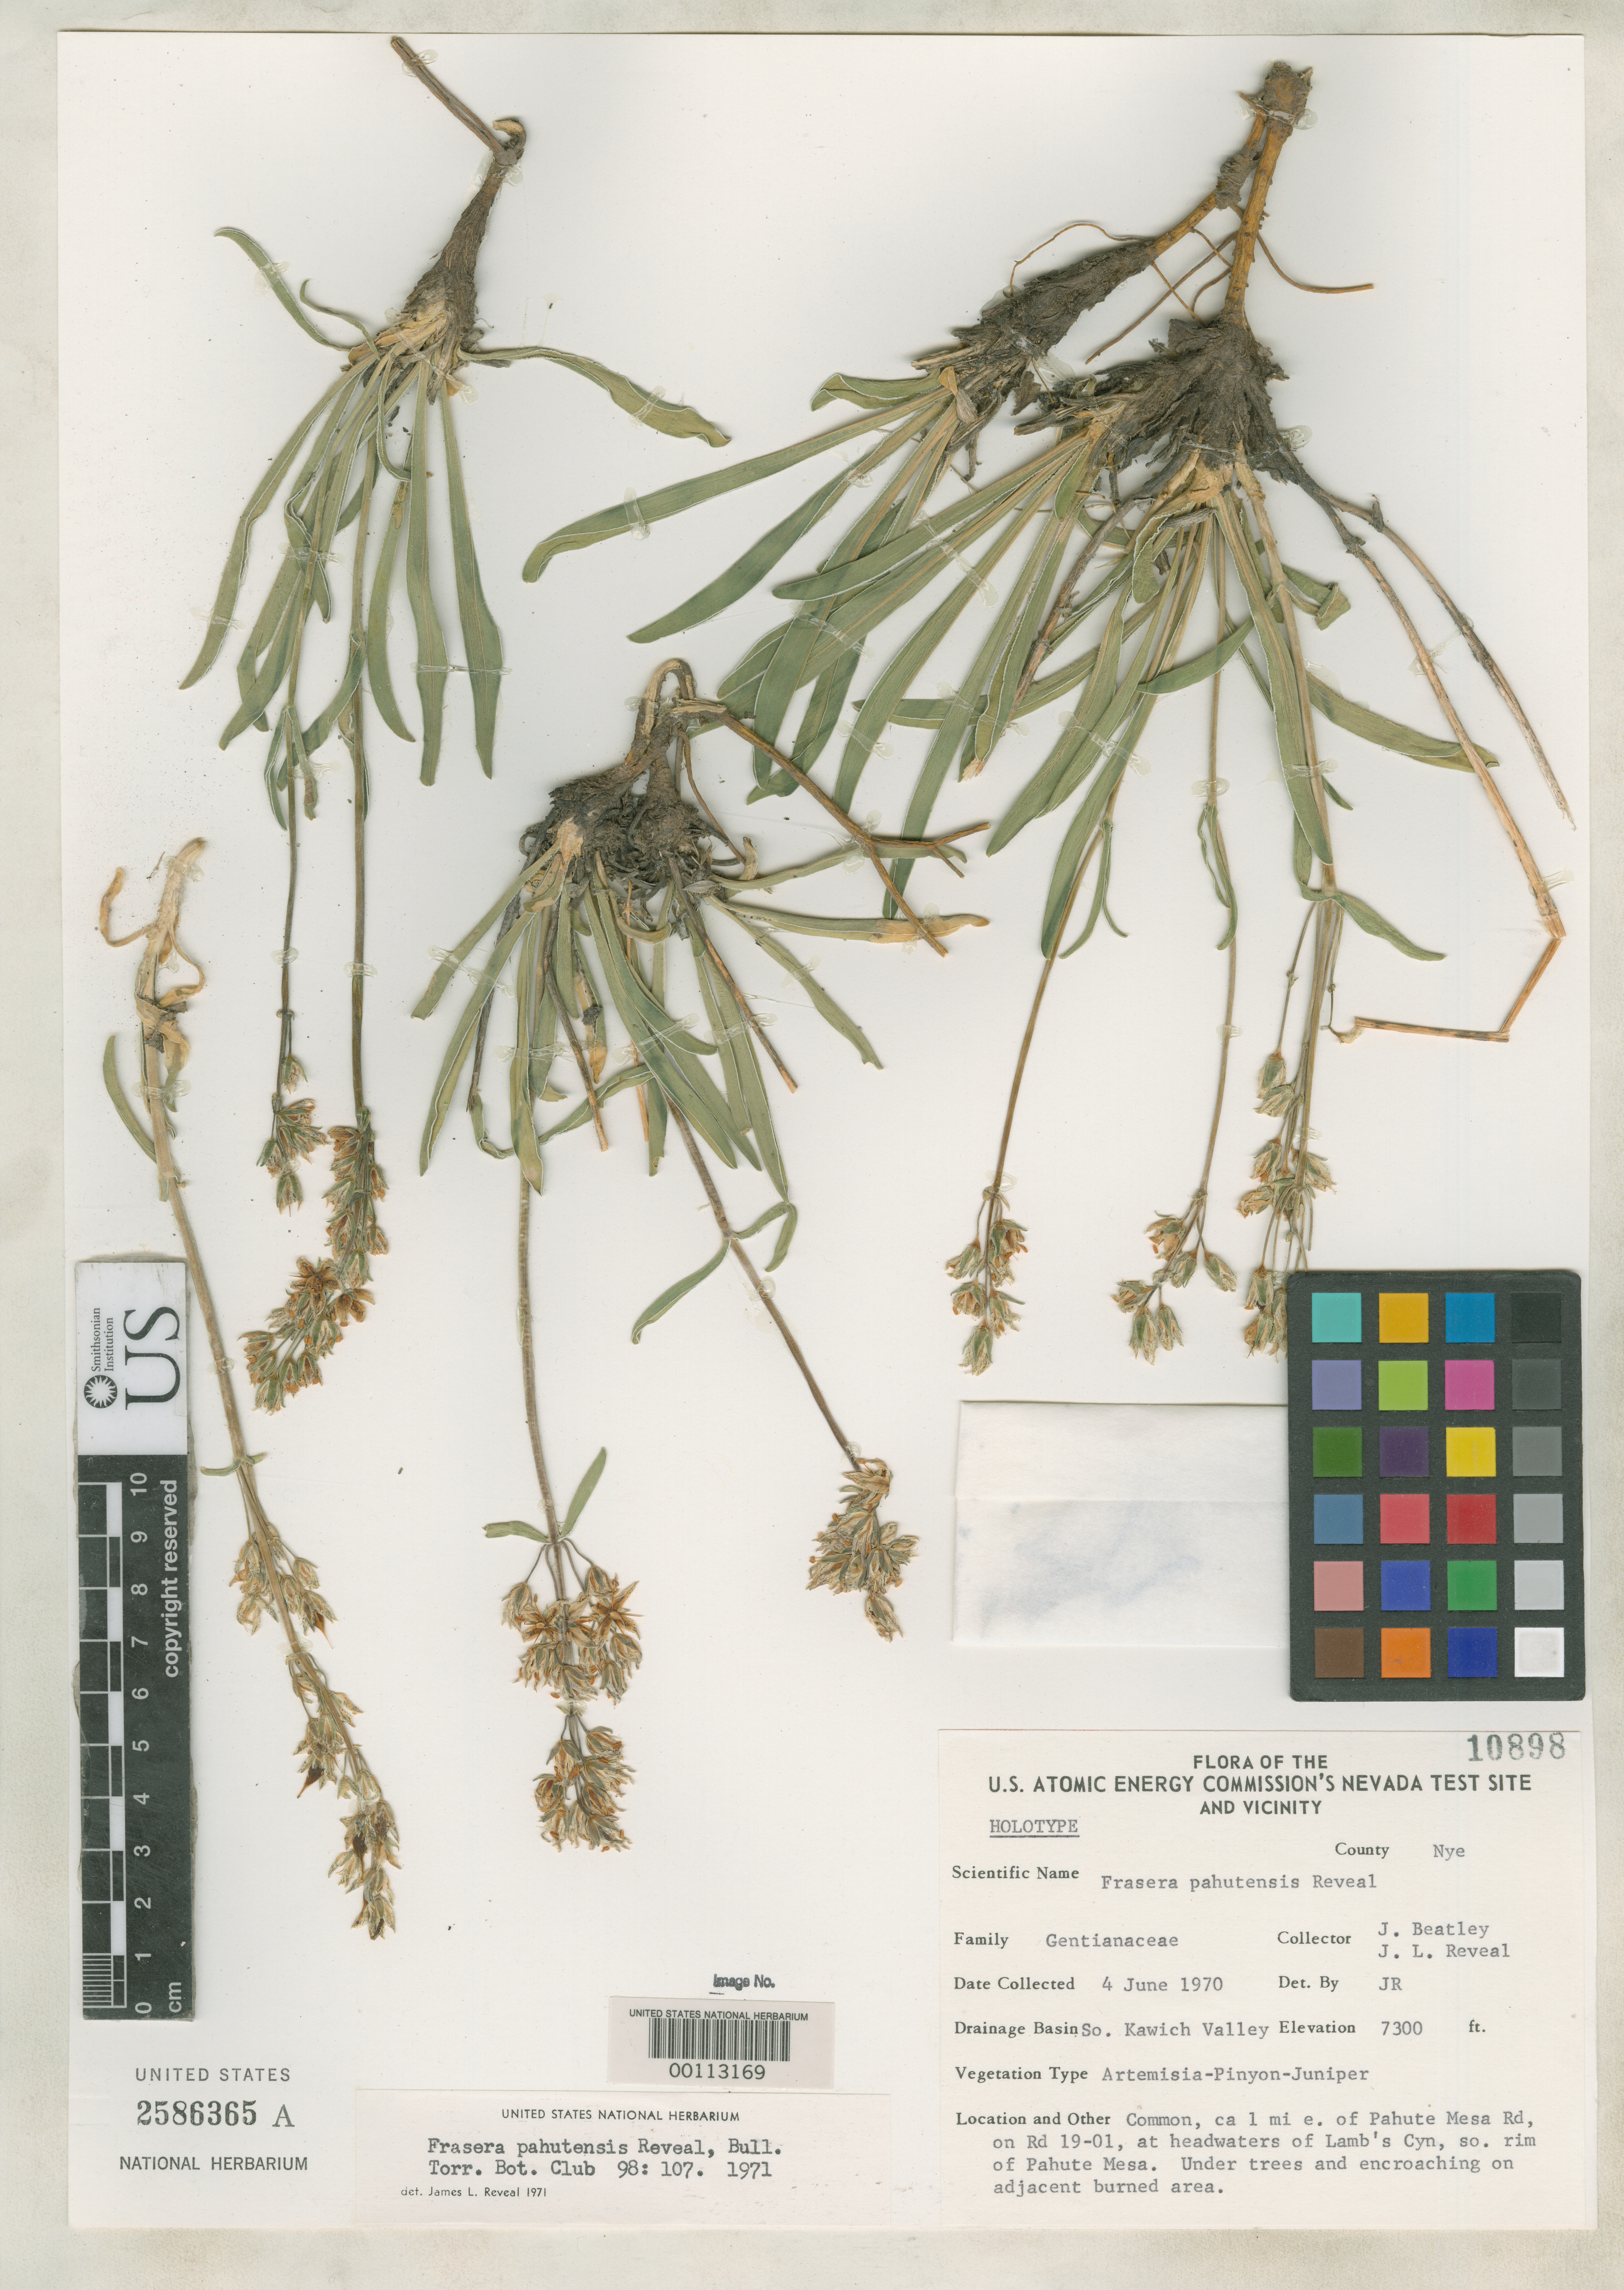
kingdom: Plantae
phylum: Tracheophyta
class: Magnoliopsida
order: Gentianales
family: Gentianaceae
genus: Frasera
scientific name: Frasera pahutensis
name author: Reveal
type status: Holotype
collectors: J. C. Beatley & J. L. Reveal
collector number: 10898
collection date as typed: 04 Jun 1970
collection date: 1970-06-04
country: United States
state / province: Nevada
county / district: Nye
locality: AEC Nevada Testsite, Pahute Mesa Lamb's Canyon.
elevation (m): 2225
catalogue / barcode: US 2586365A